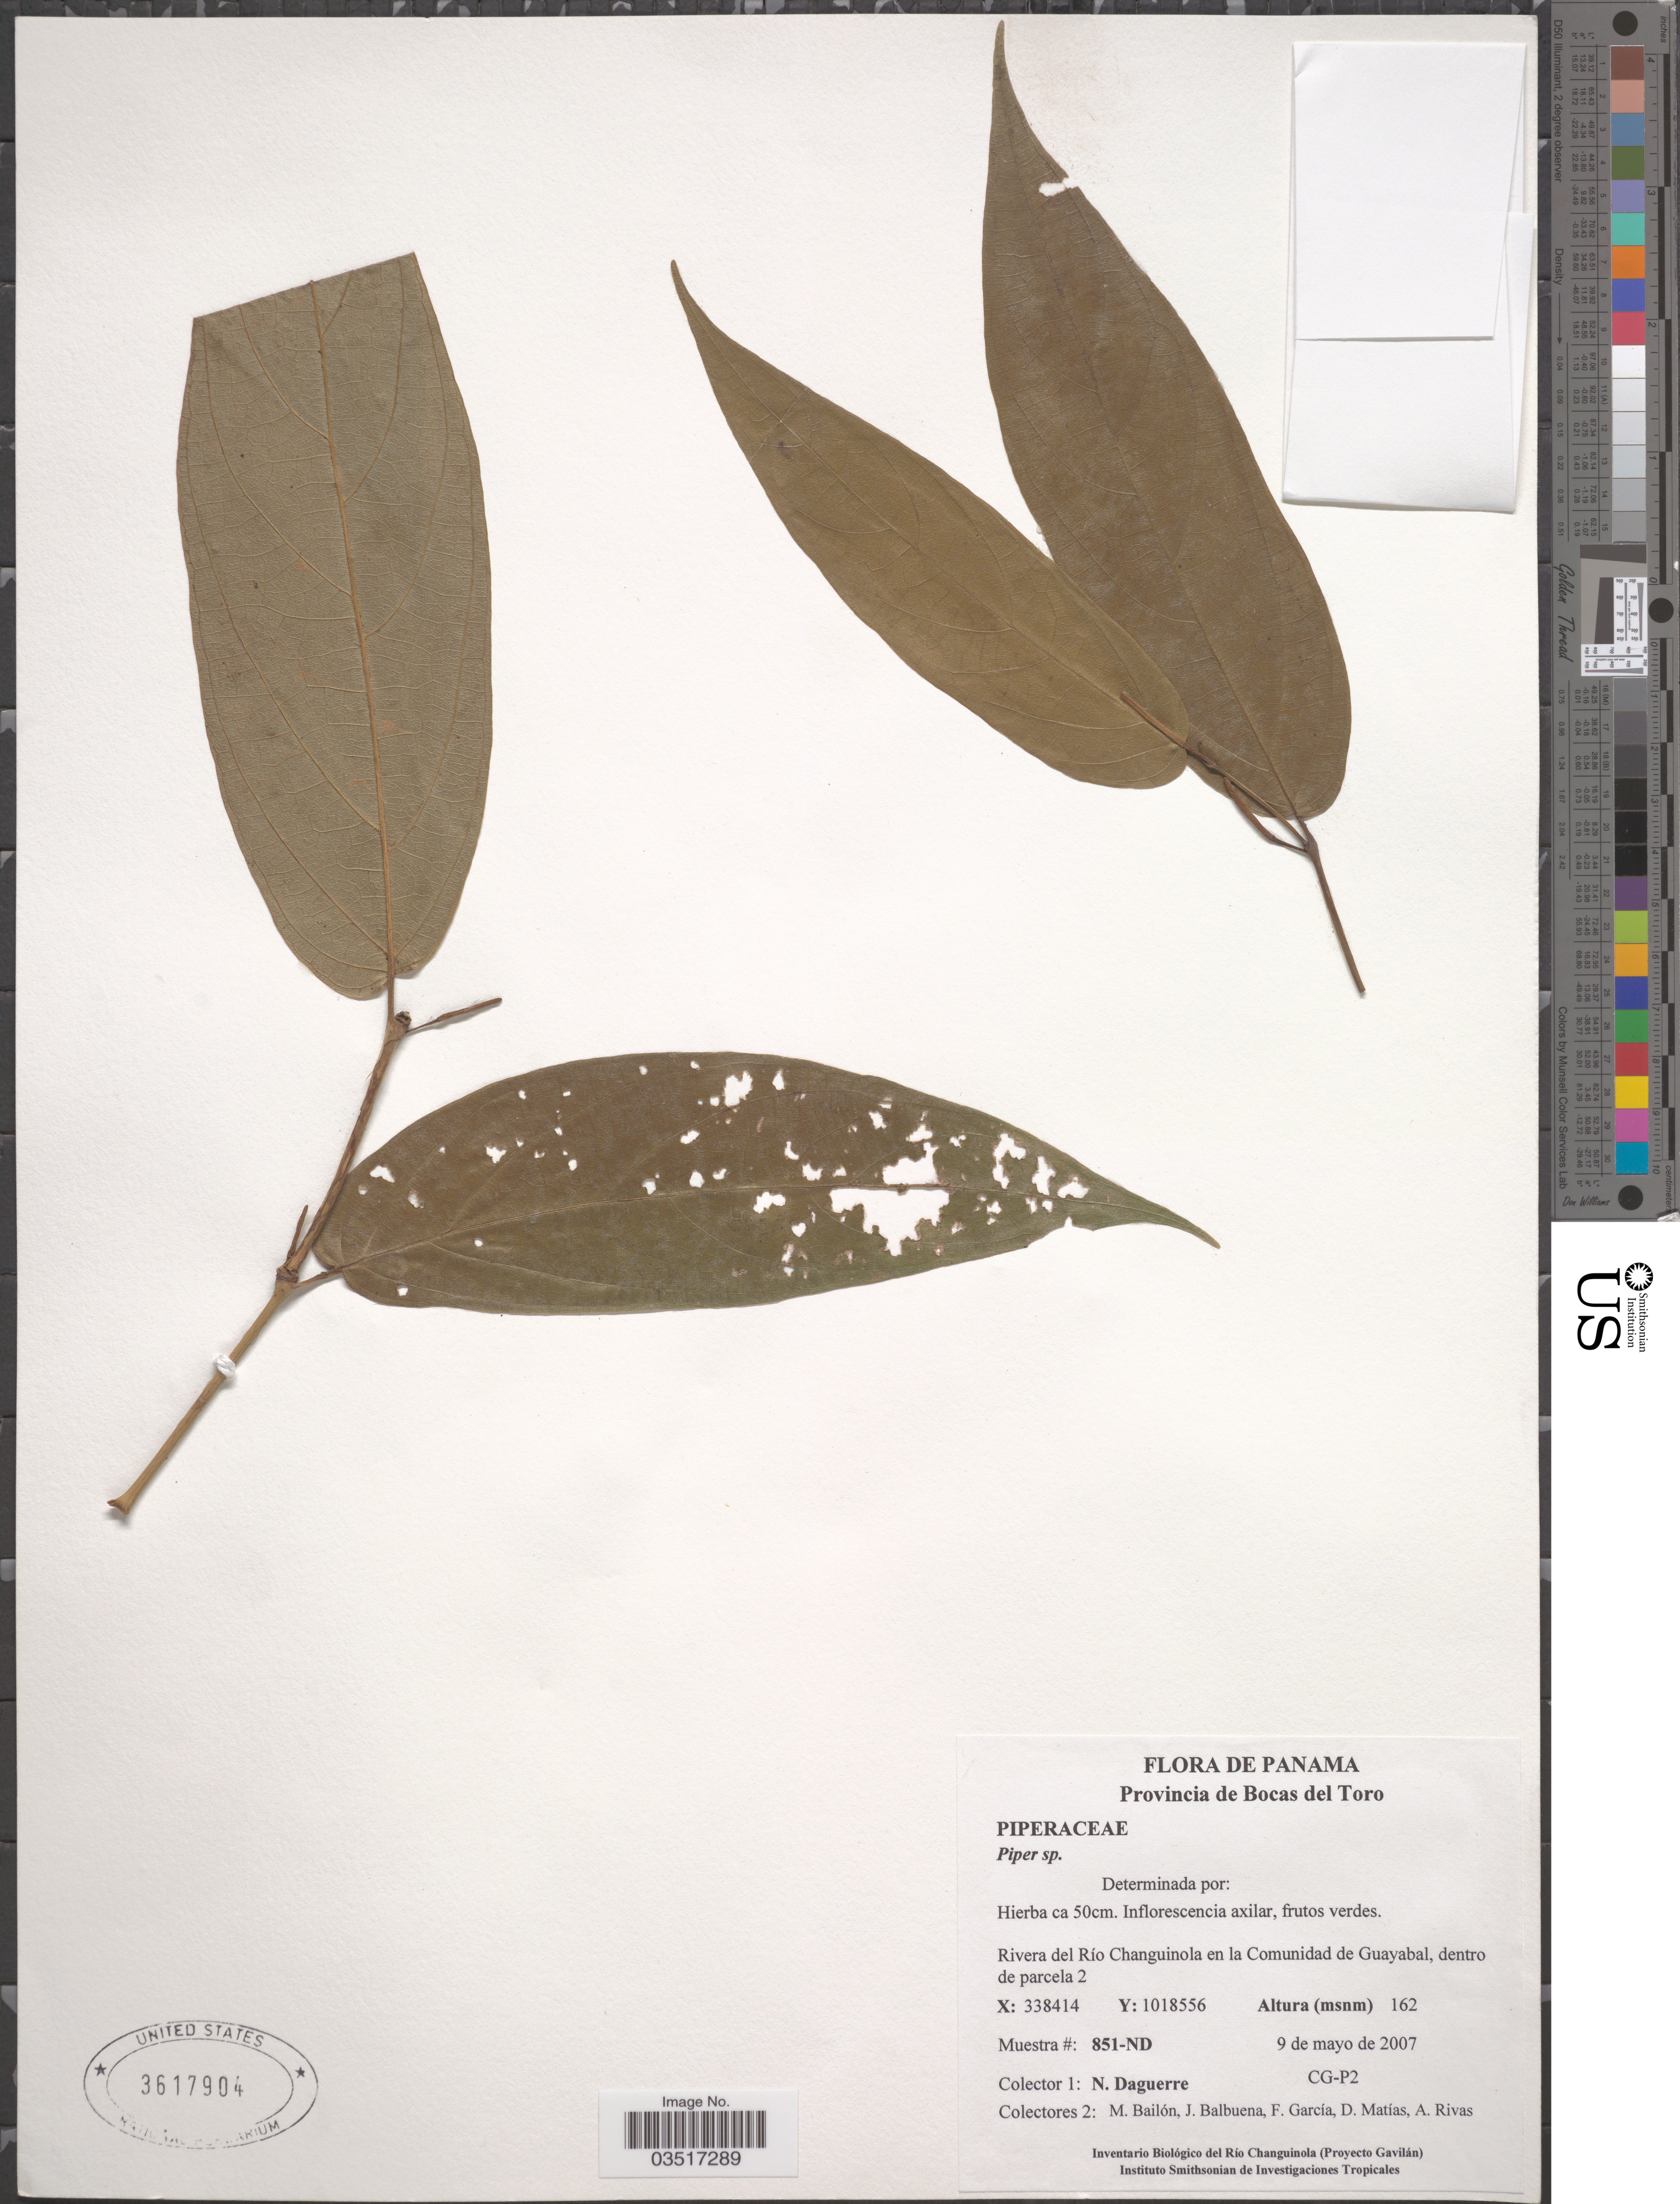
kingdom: Plantae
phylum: Tracheophyta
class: Magnoliopsida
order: Piperales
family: Piperaceae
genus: Piper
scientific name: Piper sp.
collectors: N. Daguerre, M. Bailón, J. Balbuena, F. Garcia & et al.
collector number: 851-ND/ CG-P2?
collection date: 2007-05-09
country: Panama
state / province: Bocas del Toro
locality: Rivera del Río Changuinola en la Comunidad de Guayabal, dentro de parcela 2. X: 338414 [unsure placement] Y: 1018556 [unsure placement].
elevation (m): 162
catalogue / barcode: US 3617904